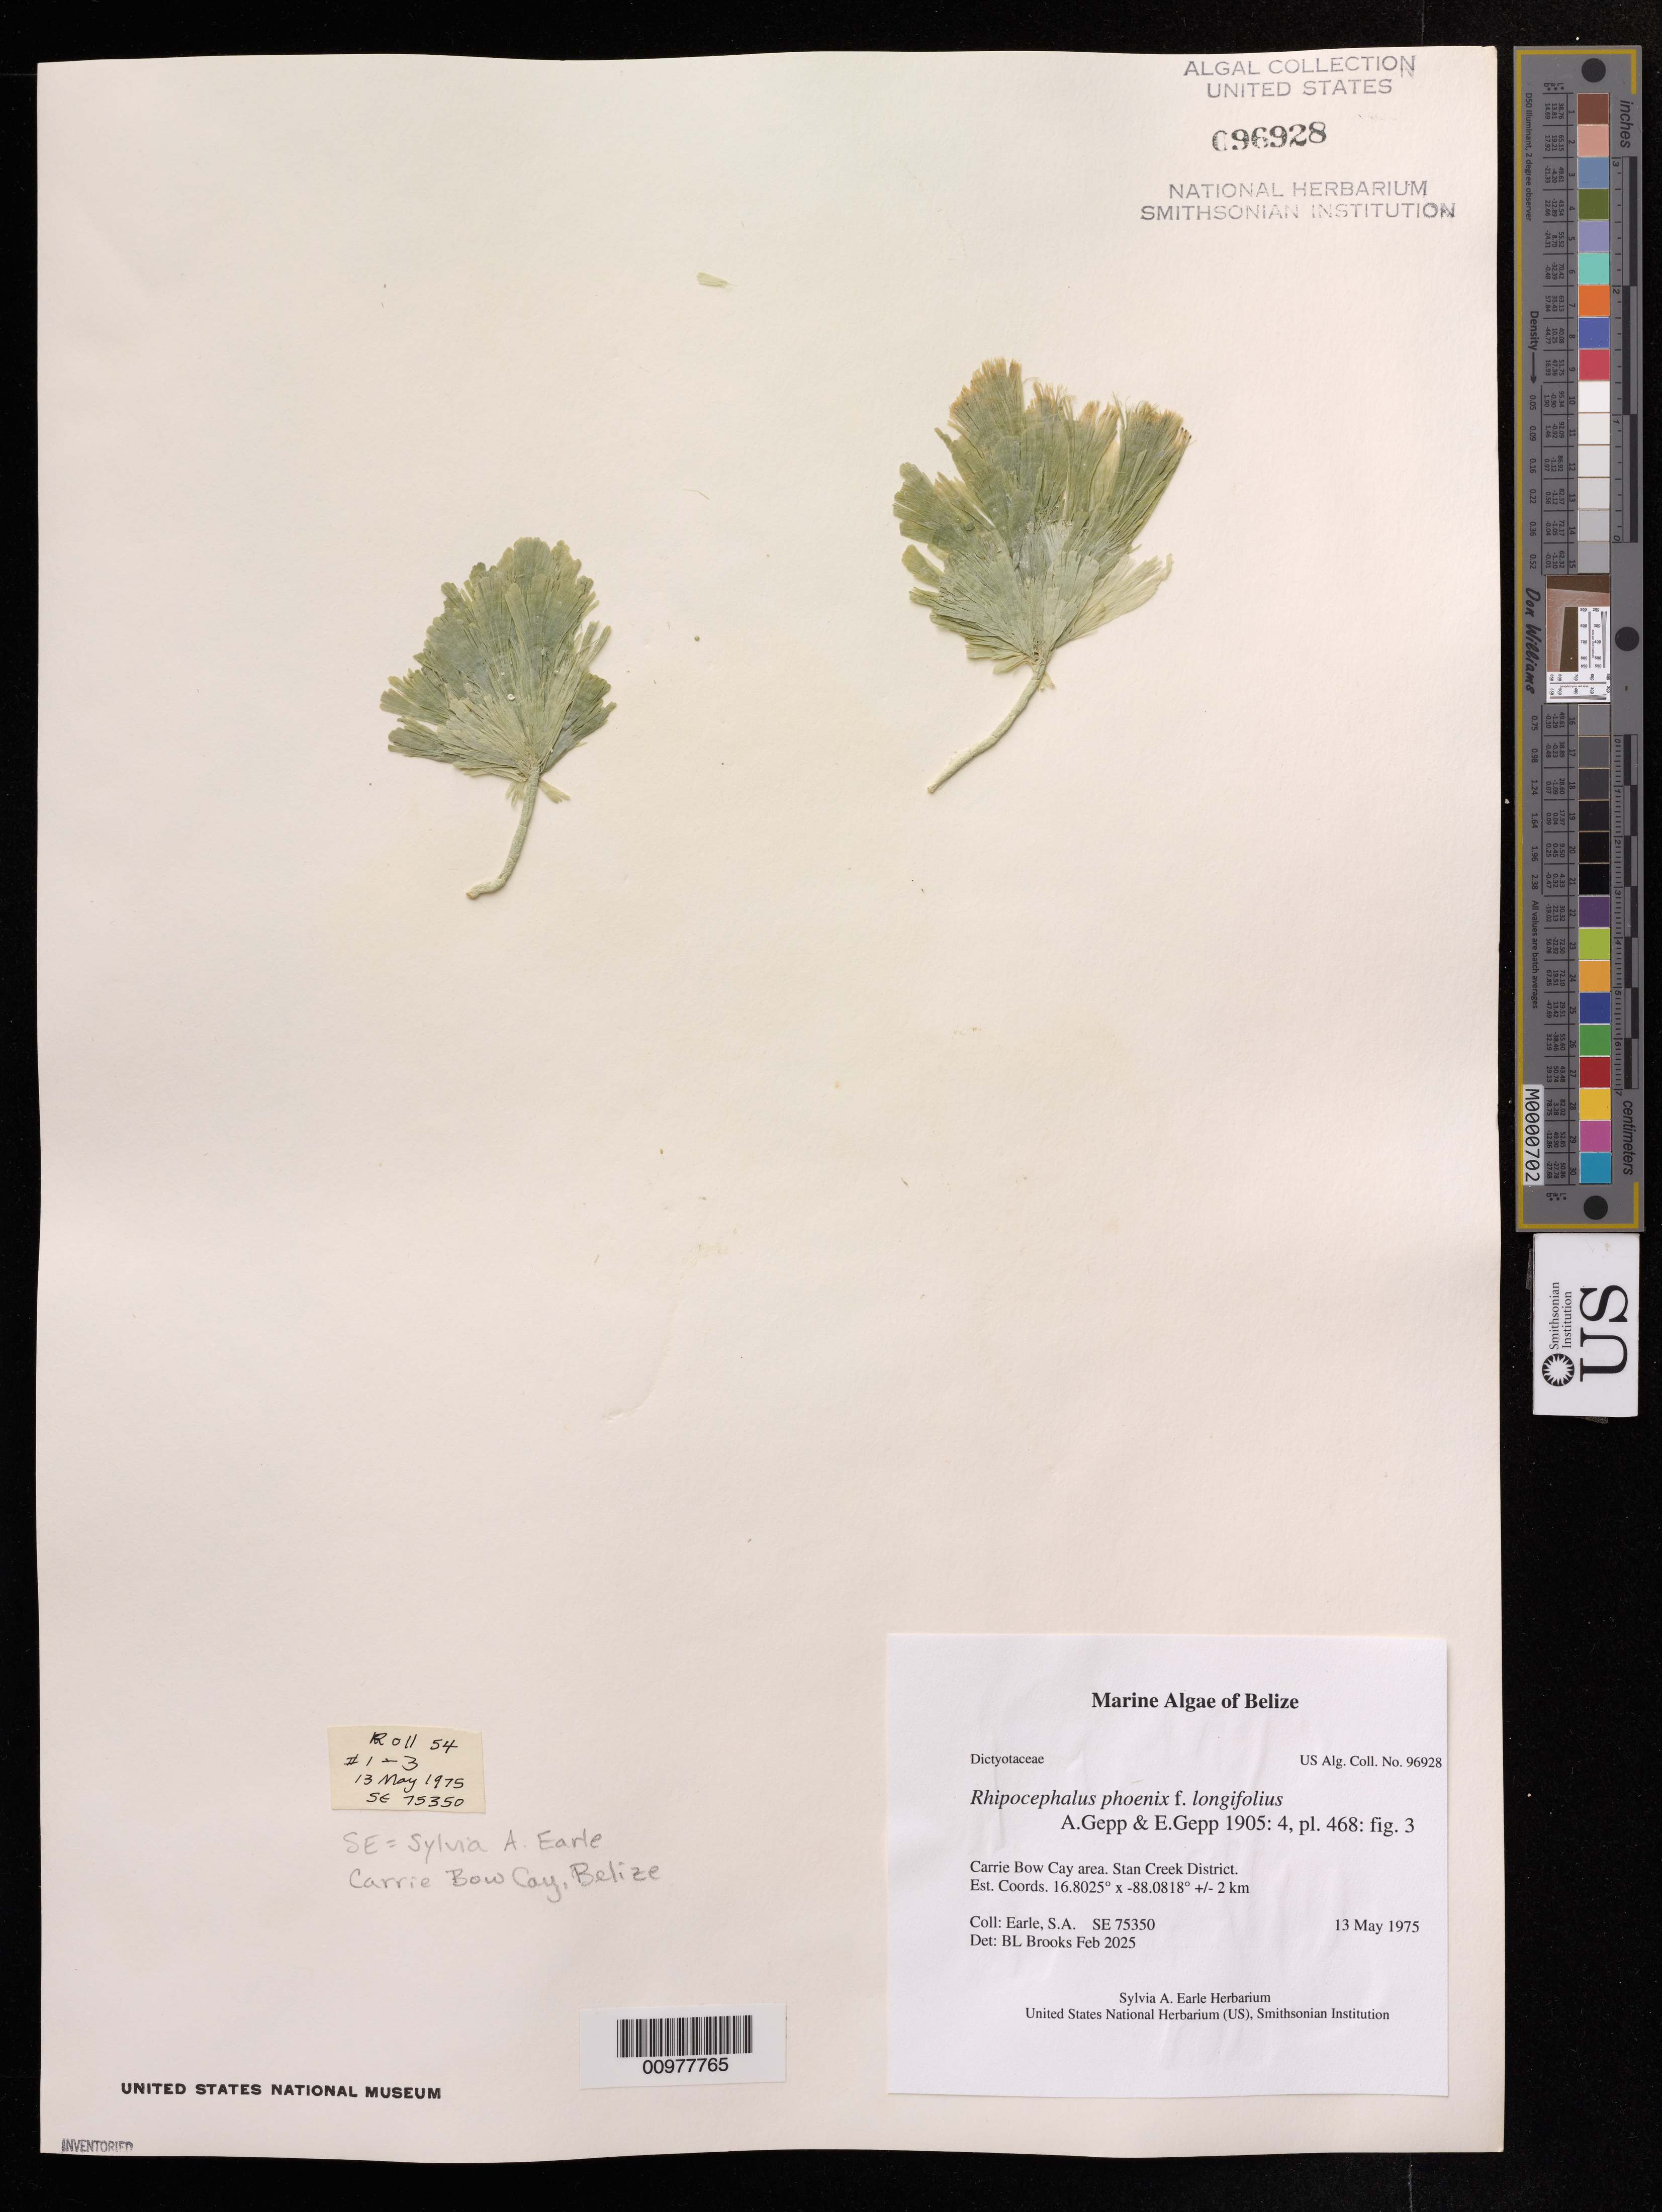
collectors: S. A. Earle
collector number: SE 75350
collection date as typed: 13 May 1975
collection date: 1975-05-13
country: Belize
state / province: Stann Creek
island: Carrie Bow Cay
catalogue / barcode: US 96928